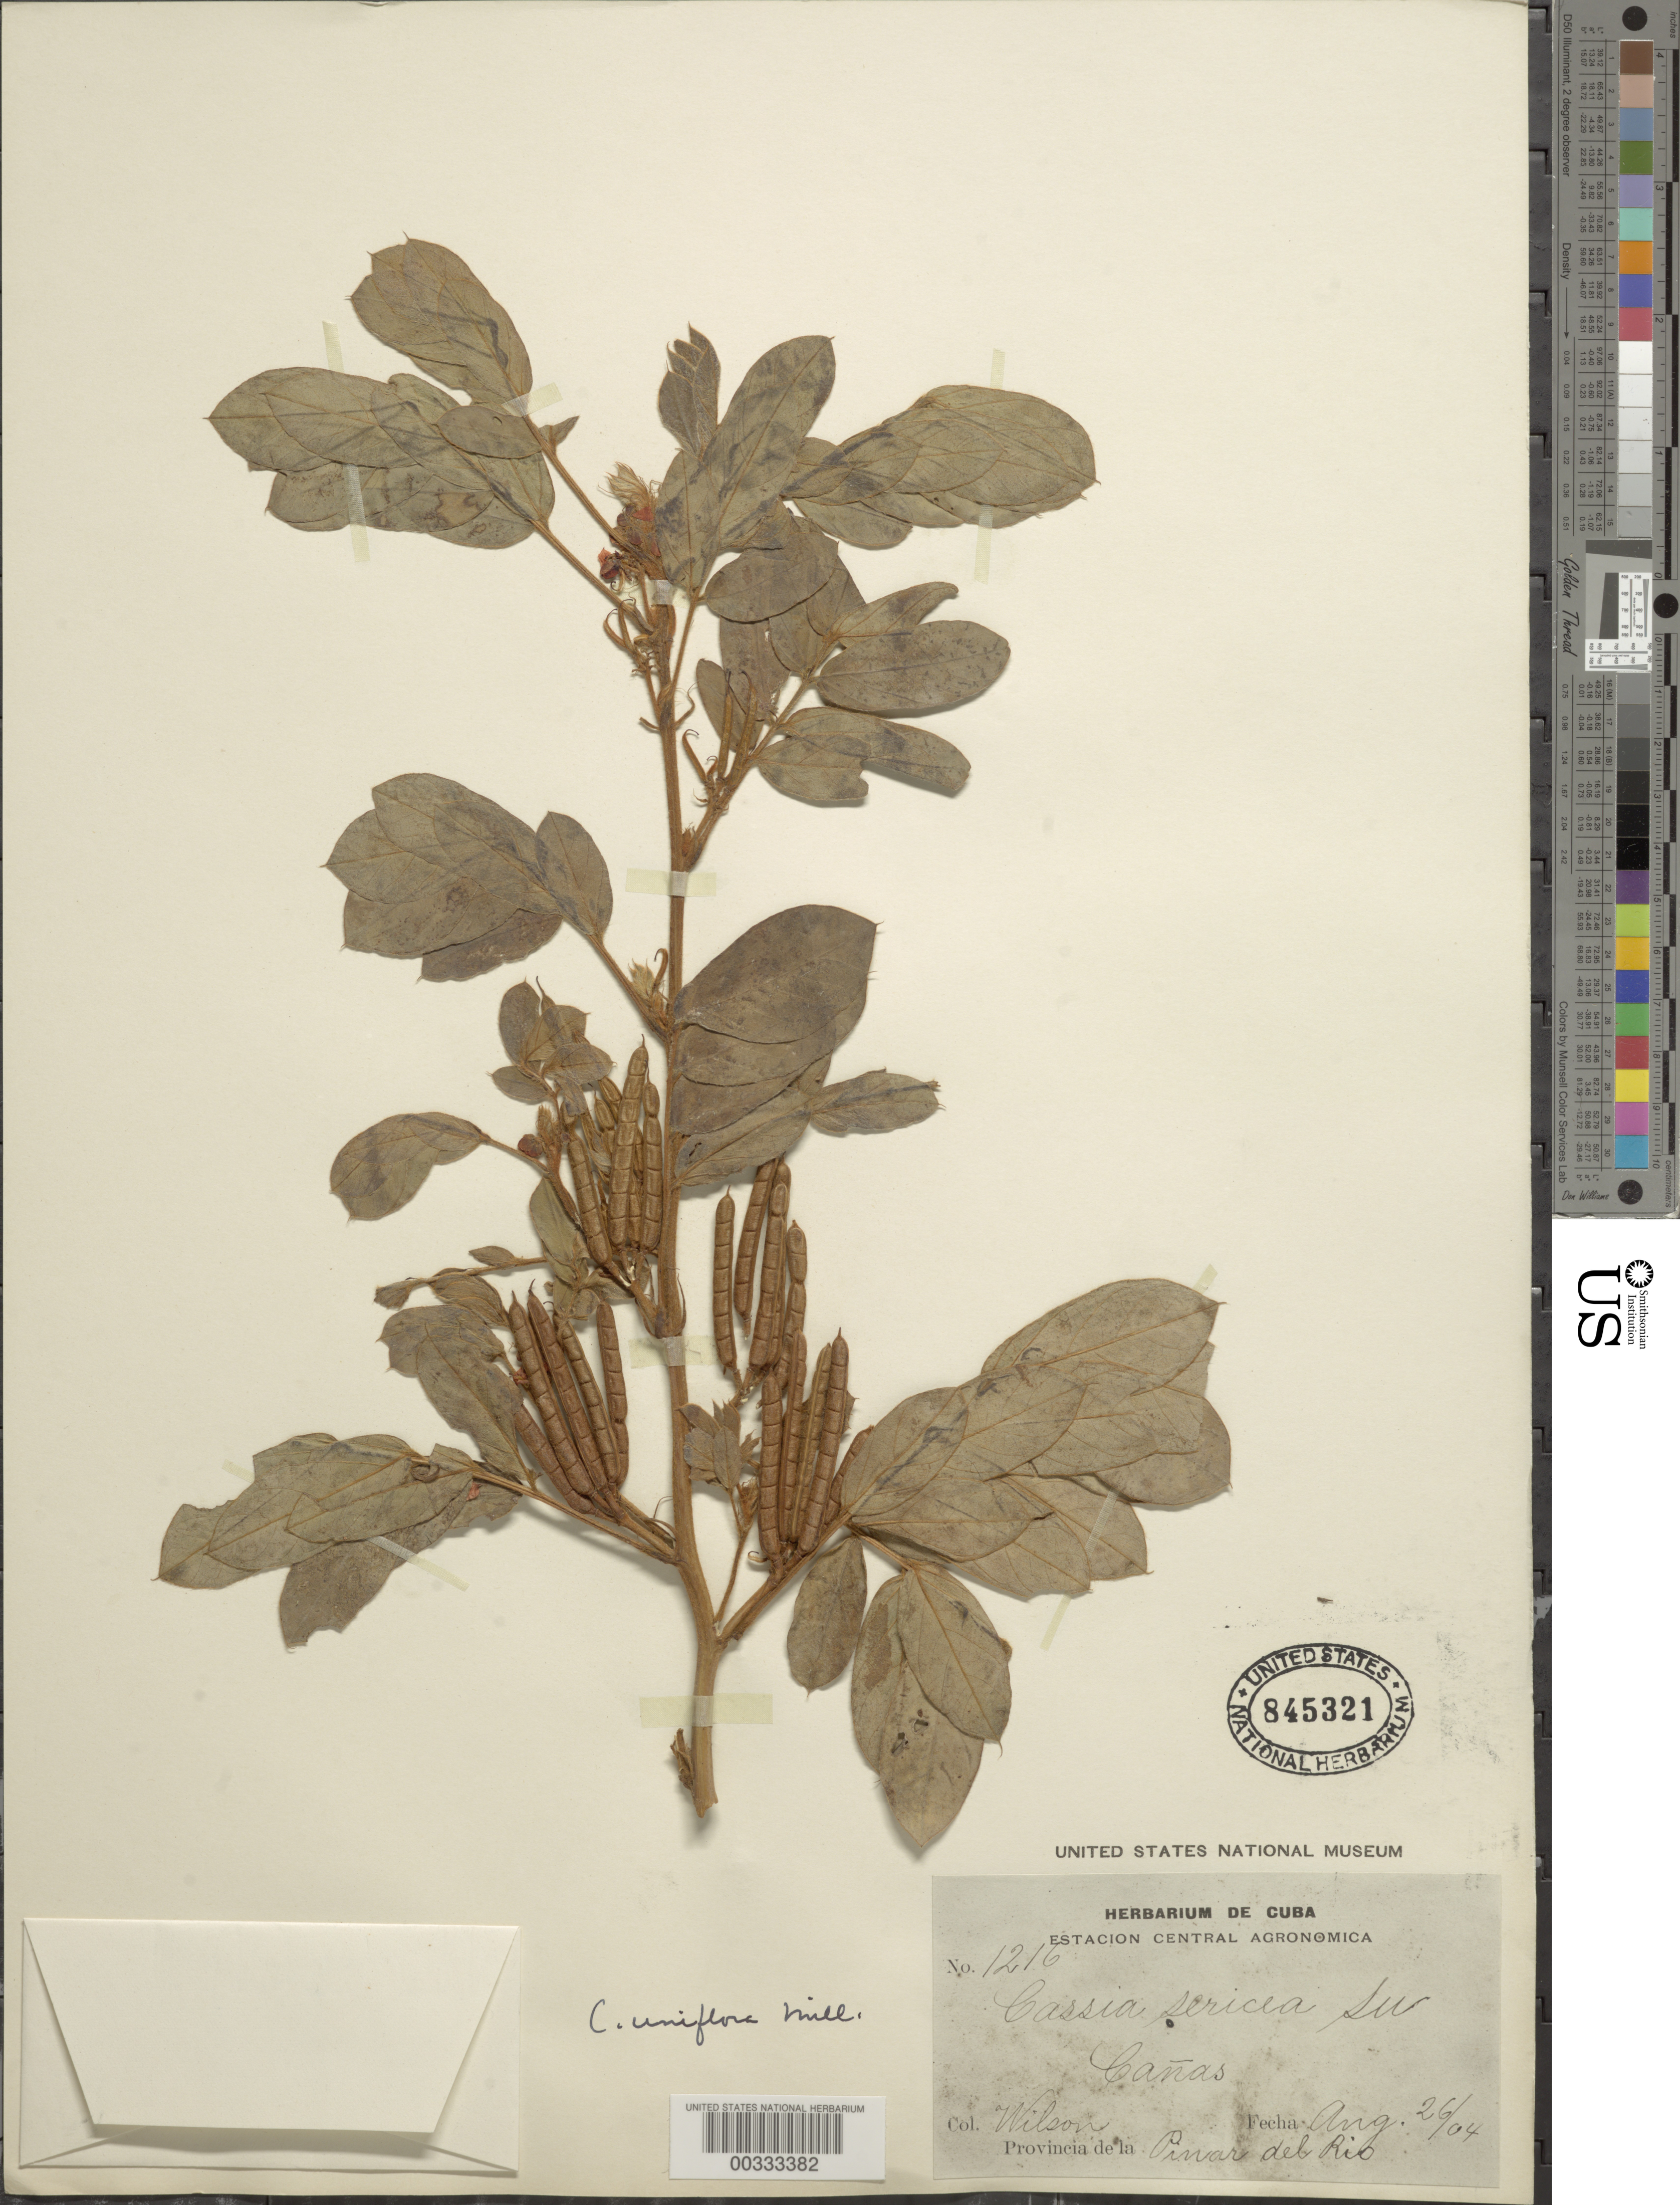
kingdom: Plantae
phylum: Tracheophyta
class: Magnoliopsida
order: Fabales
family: Fabaceae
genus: Senna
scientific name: Senna uniflora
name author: (Mill.) H.S. Irwin & Barneby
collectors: B. Wilson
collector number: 1216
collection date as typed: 26 Aug 1904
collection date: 1904-08-26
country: Cuba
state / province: Pinar del Río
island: Greater Antilles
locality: Canas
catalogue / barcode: US 845321